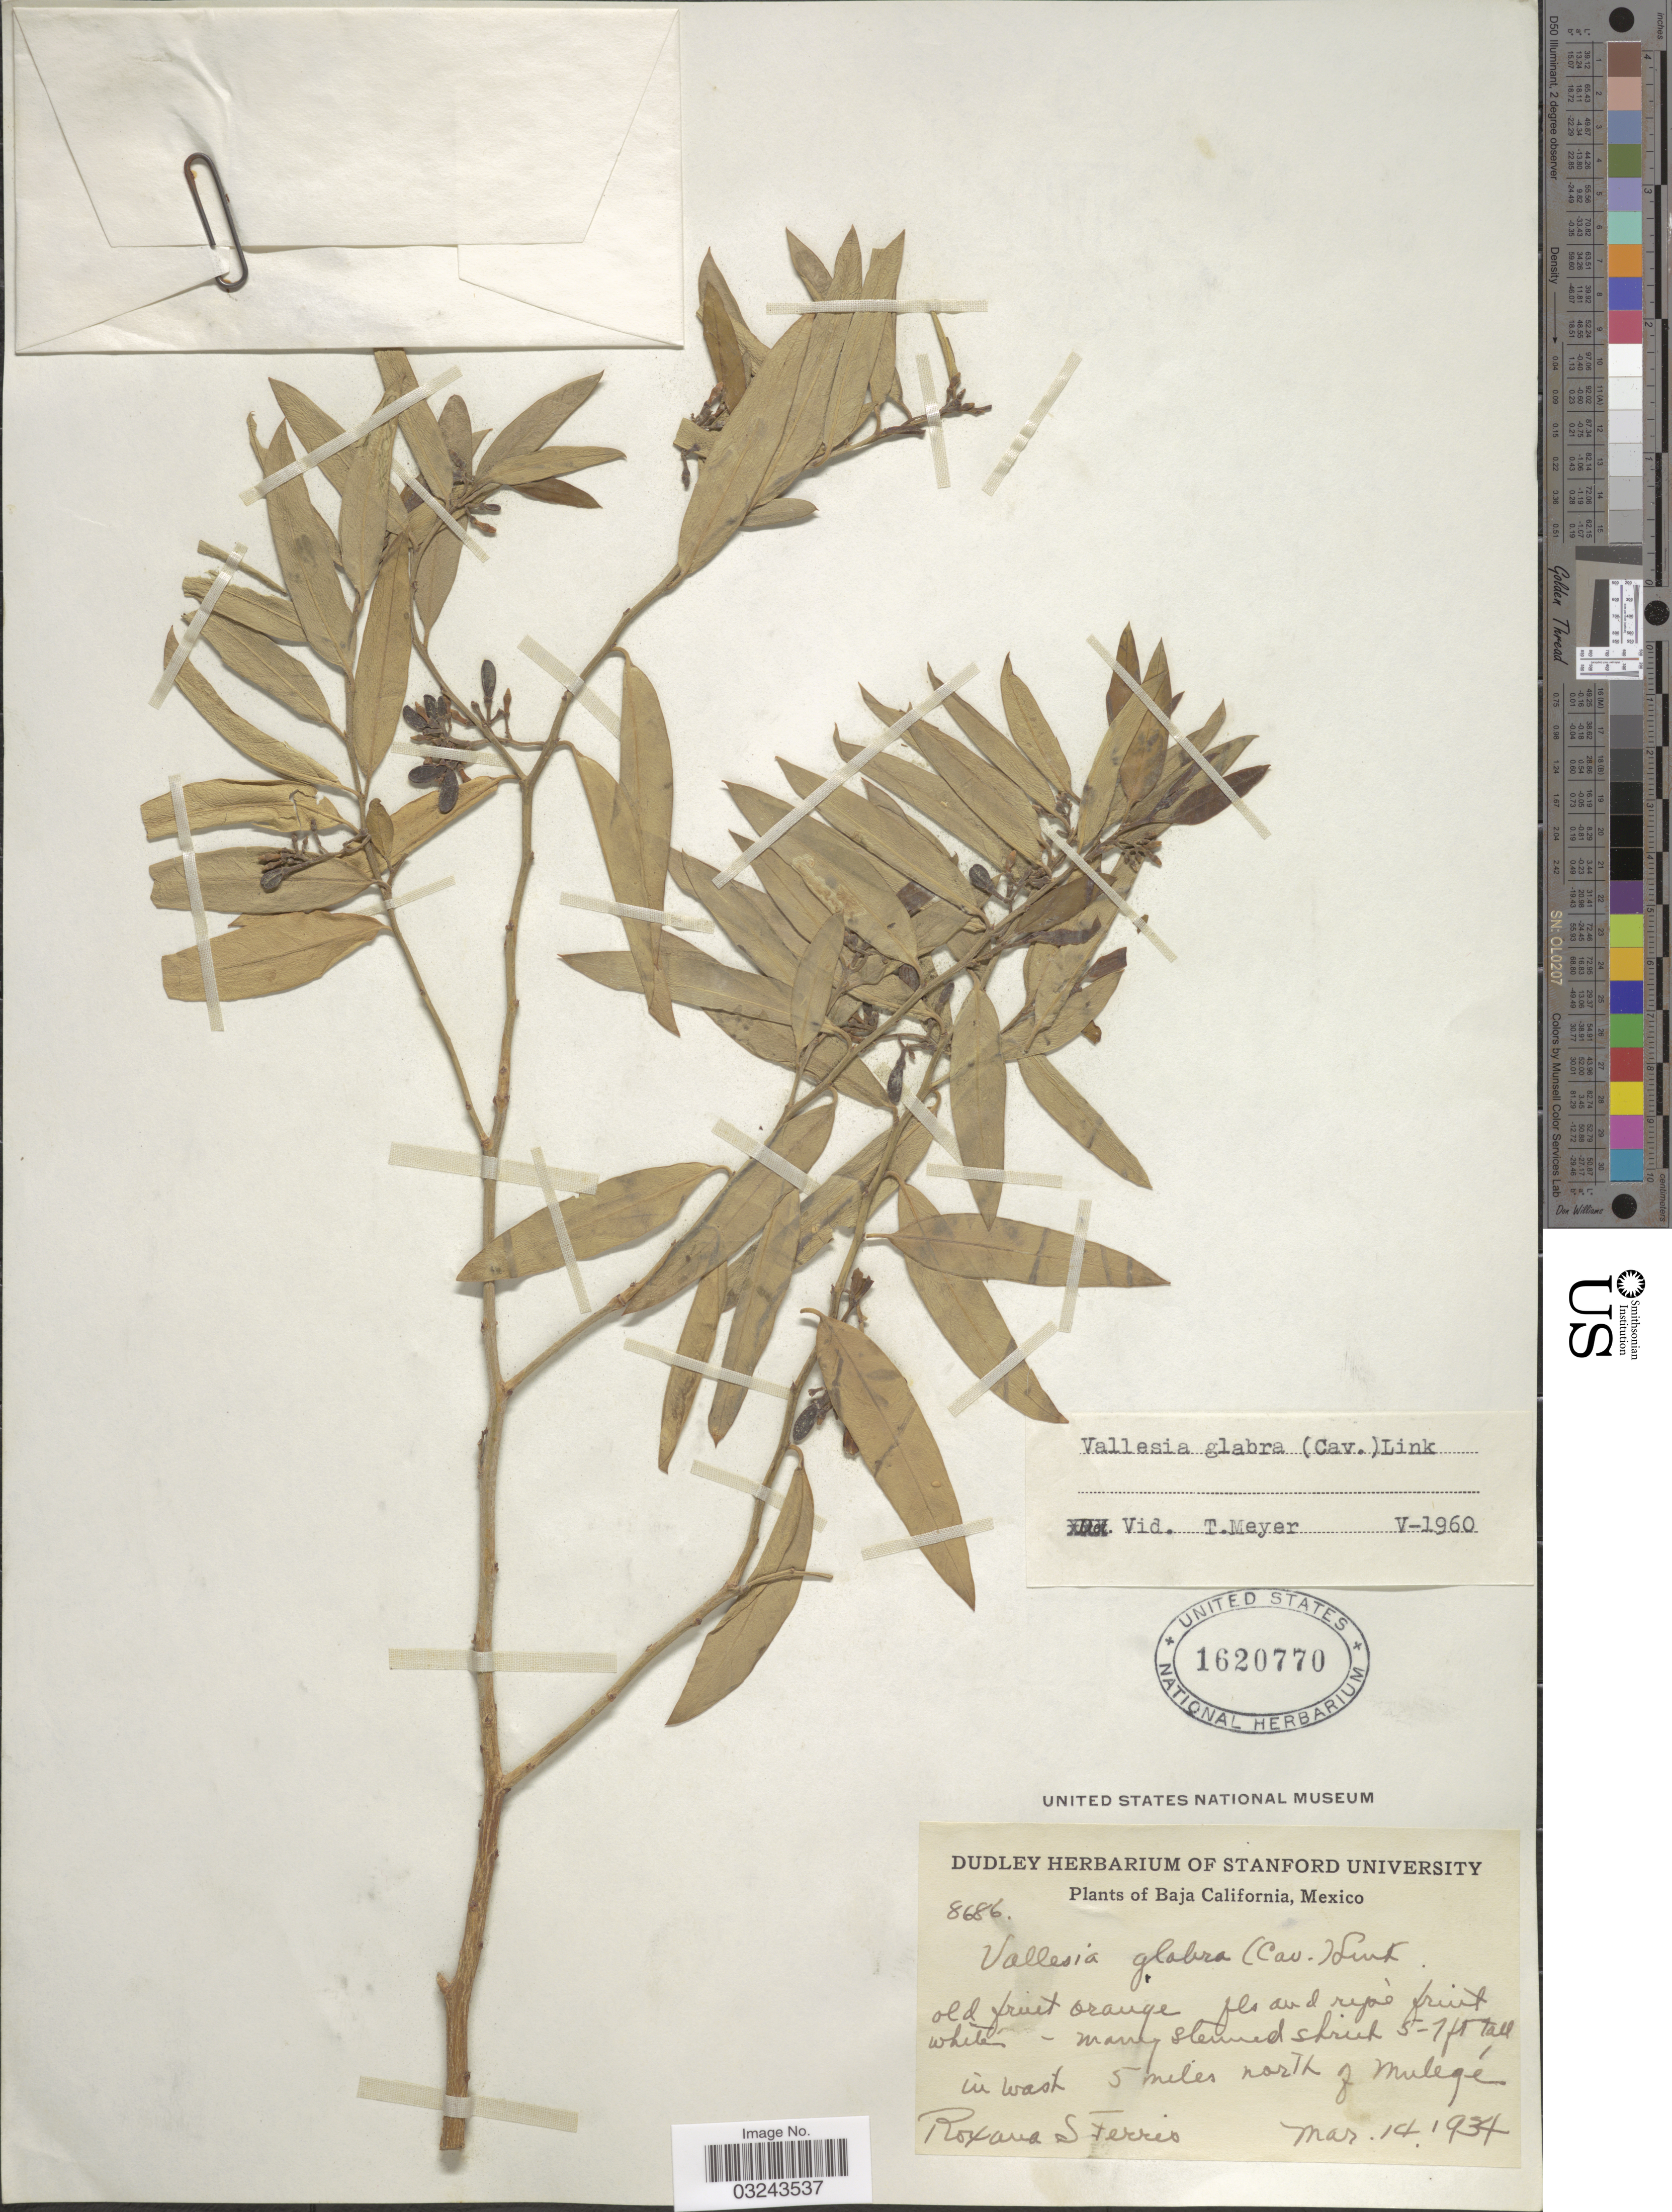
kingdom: Plantae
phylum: Tracheophyta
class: Magnoliopsida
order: Gentianales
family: Apocynaceae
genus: Vallesia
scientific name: Vallesia glabra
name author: (Cav.) Link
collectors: R. S. Ferris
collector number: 8686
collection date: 1934-03-14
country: Mexico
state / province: Baja California Sur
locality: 5 miles north of Mulegé.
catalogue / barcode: US 1620770